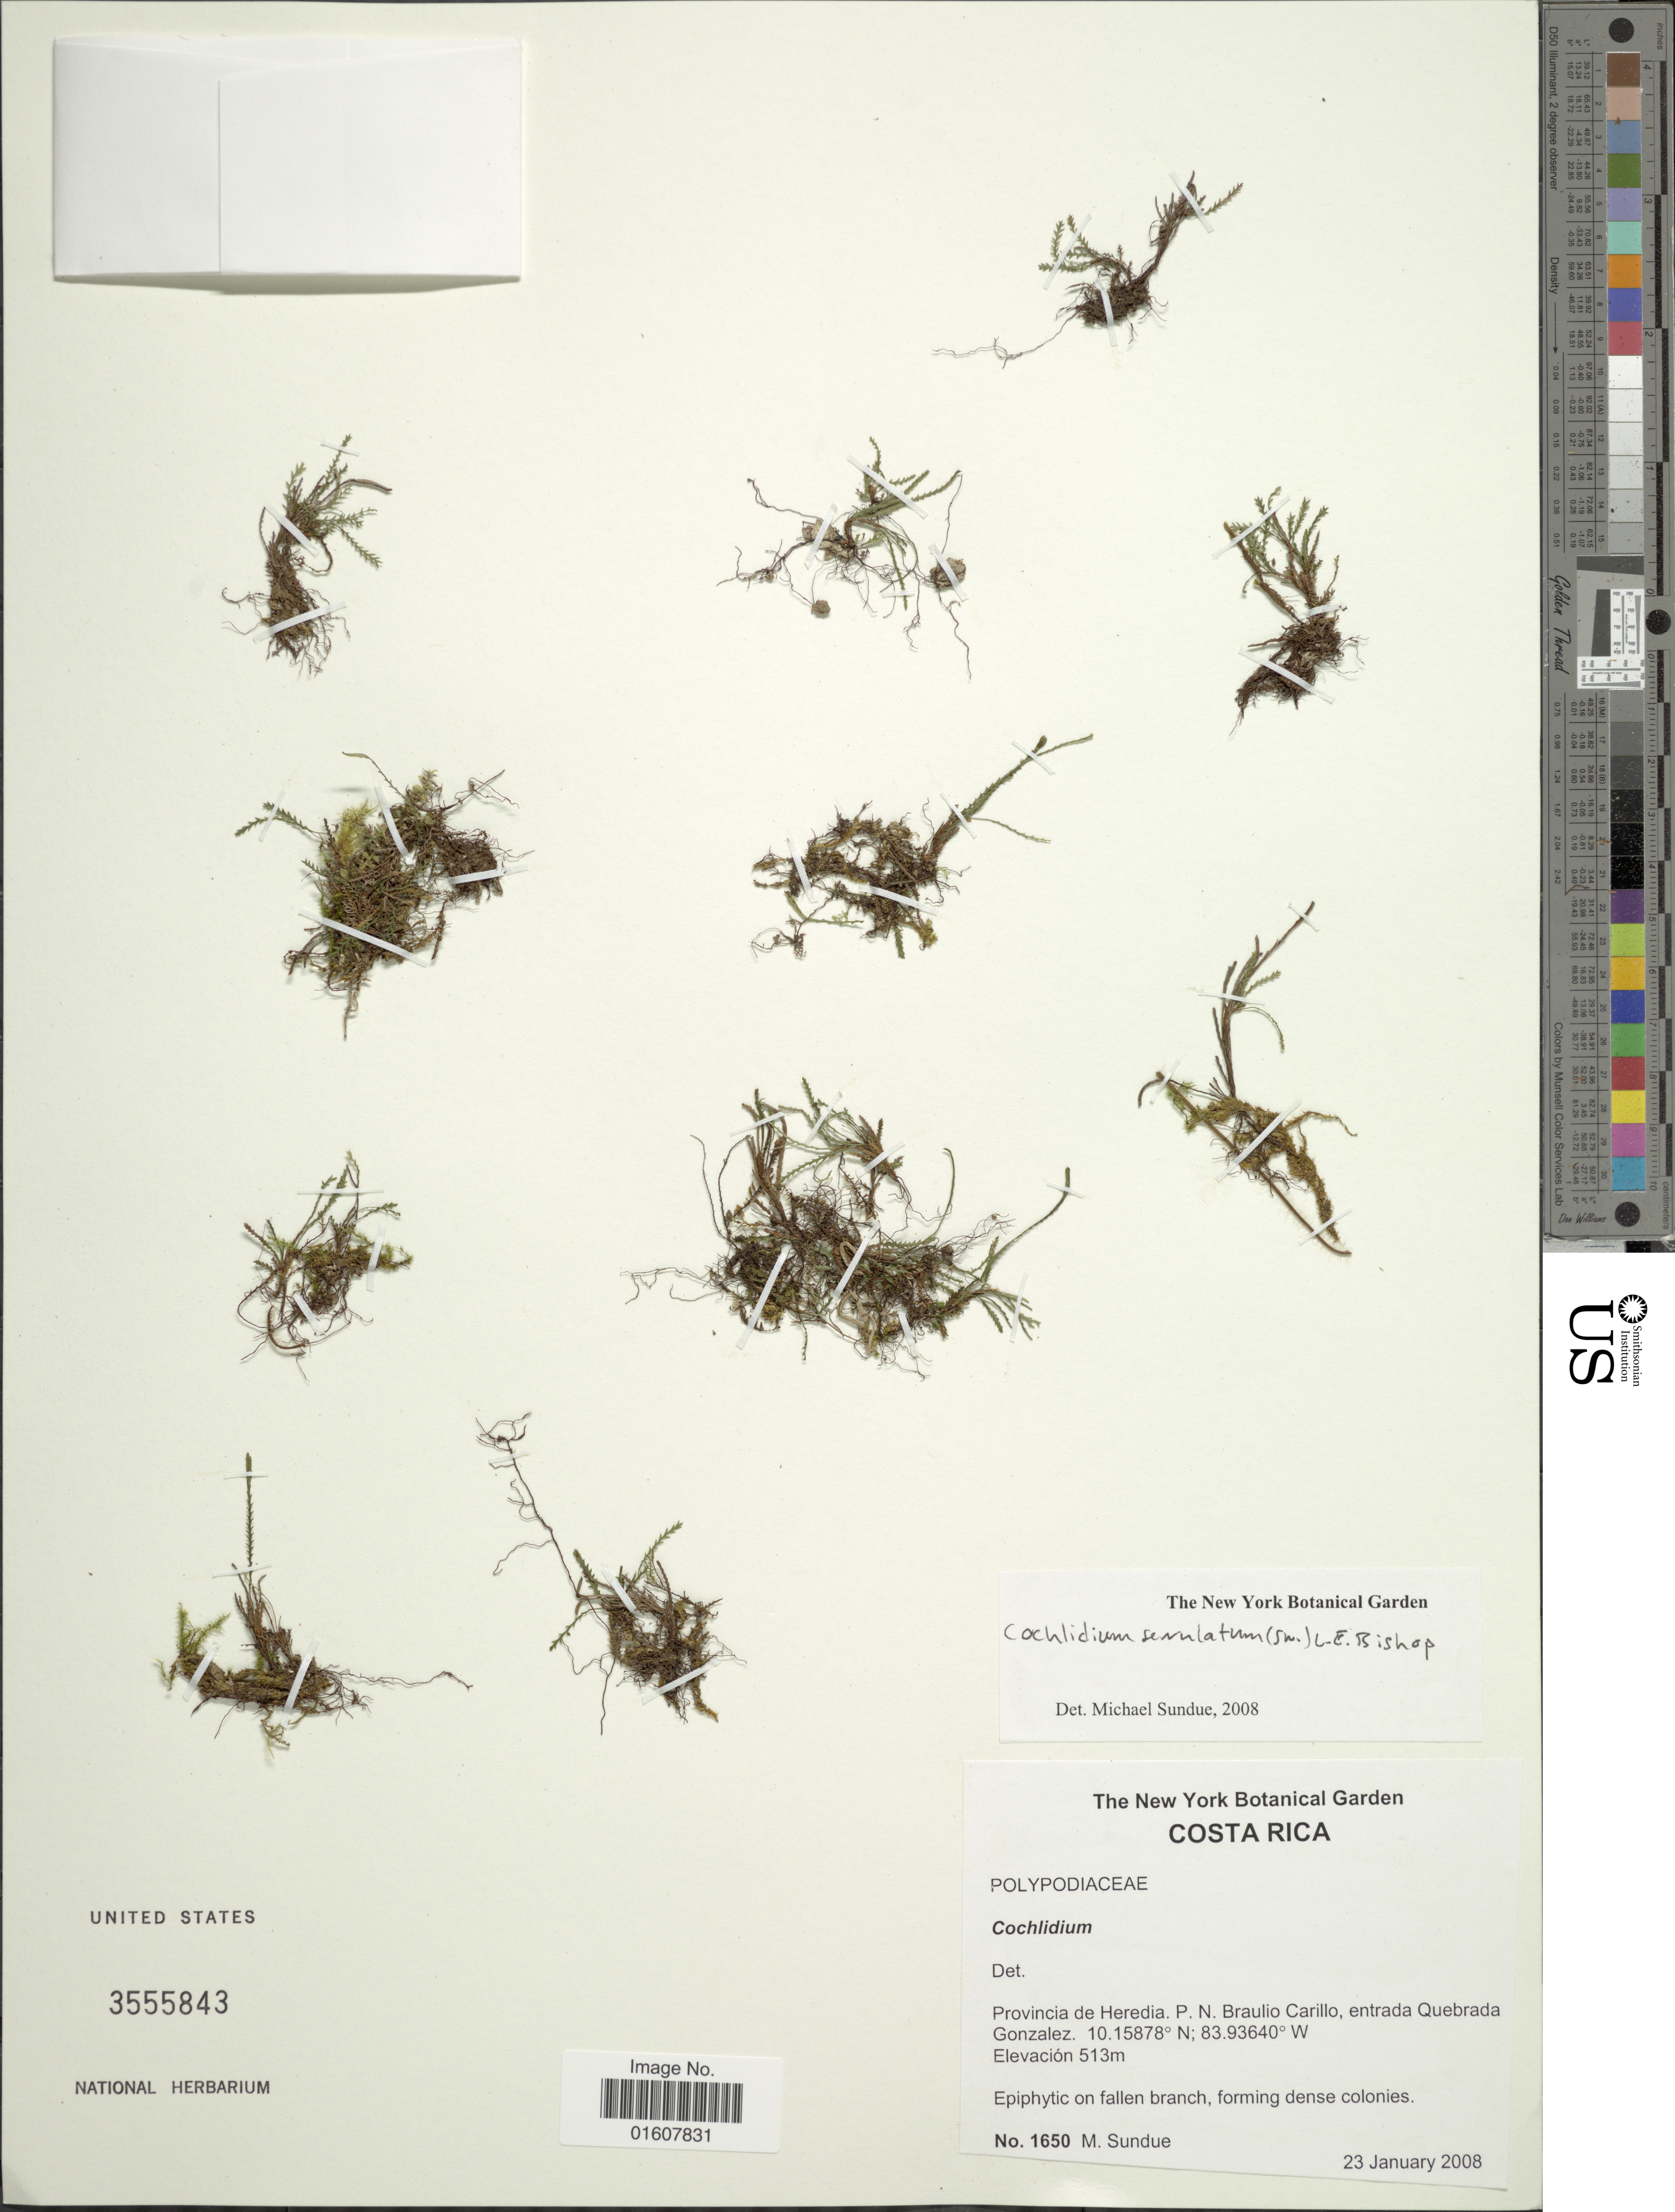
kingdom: Plantae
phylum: Tracheophyta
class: Polypodiopsida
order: Polypodiales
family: Polypodiaceae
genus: Cochlidium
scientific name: Cochlidium serrulatum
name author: (Sw.) L.E. Bishop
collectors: M. Sundue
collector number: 1650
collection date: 2008-01-23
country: Costa Rica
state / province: Heredia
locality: P.N. Braulio Carillo, entrada Quebrada Gonzalez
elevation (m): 513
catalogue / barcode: US 3555843